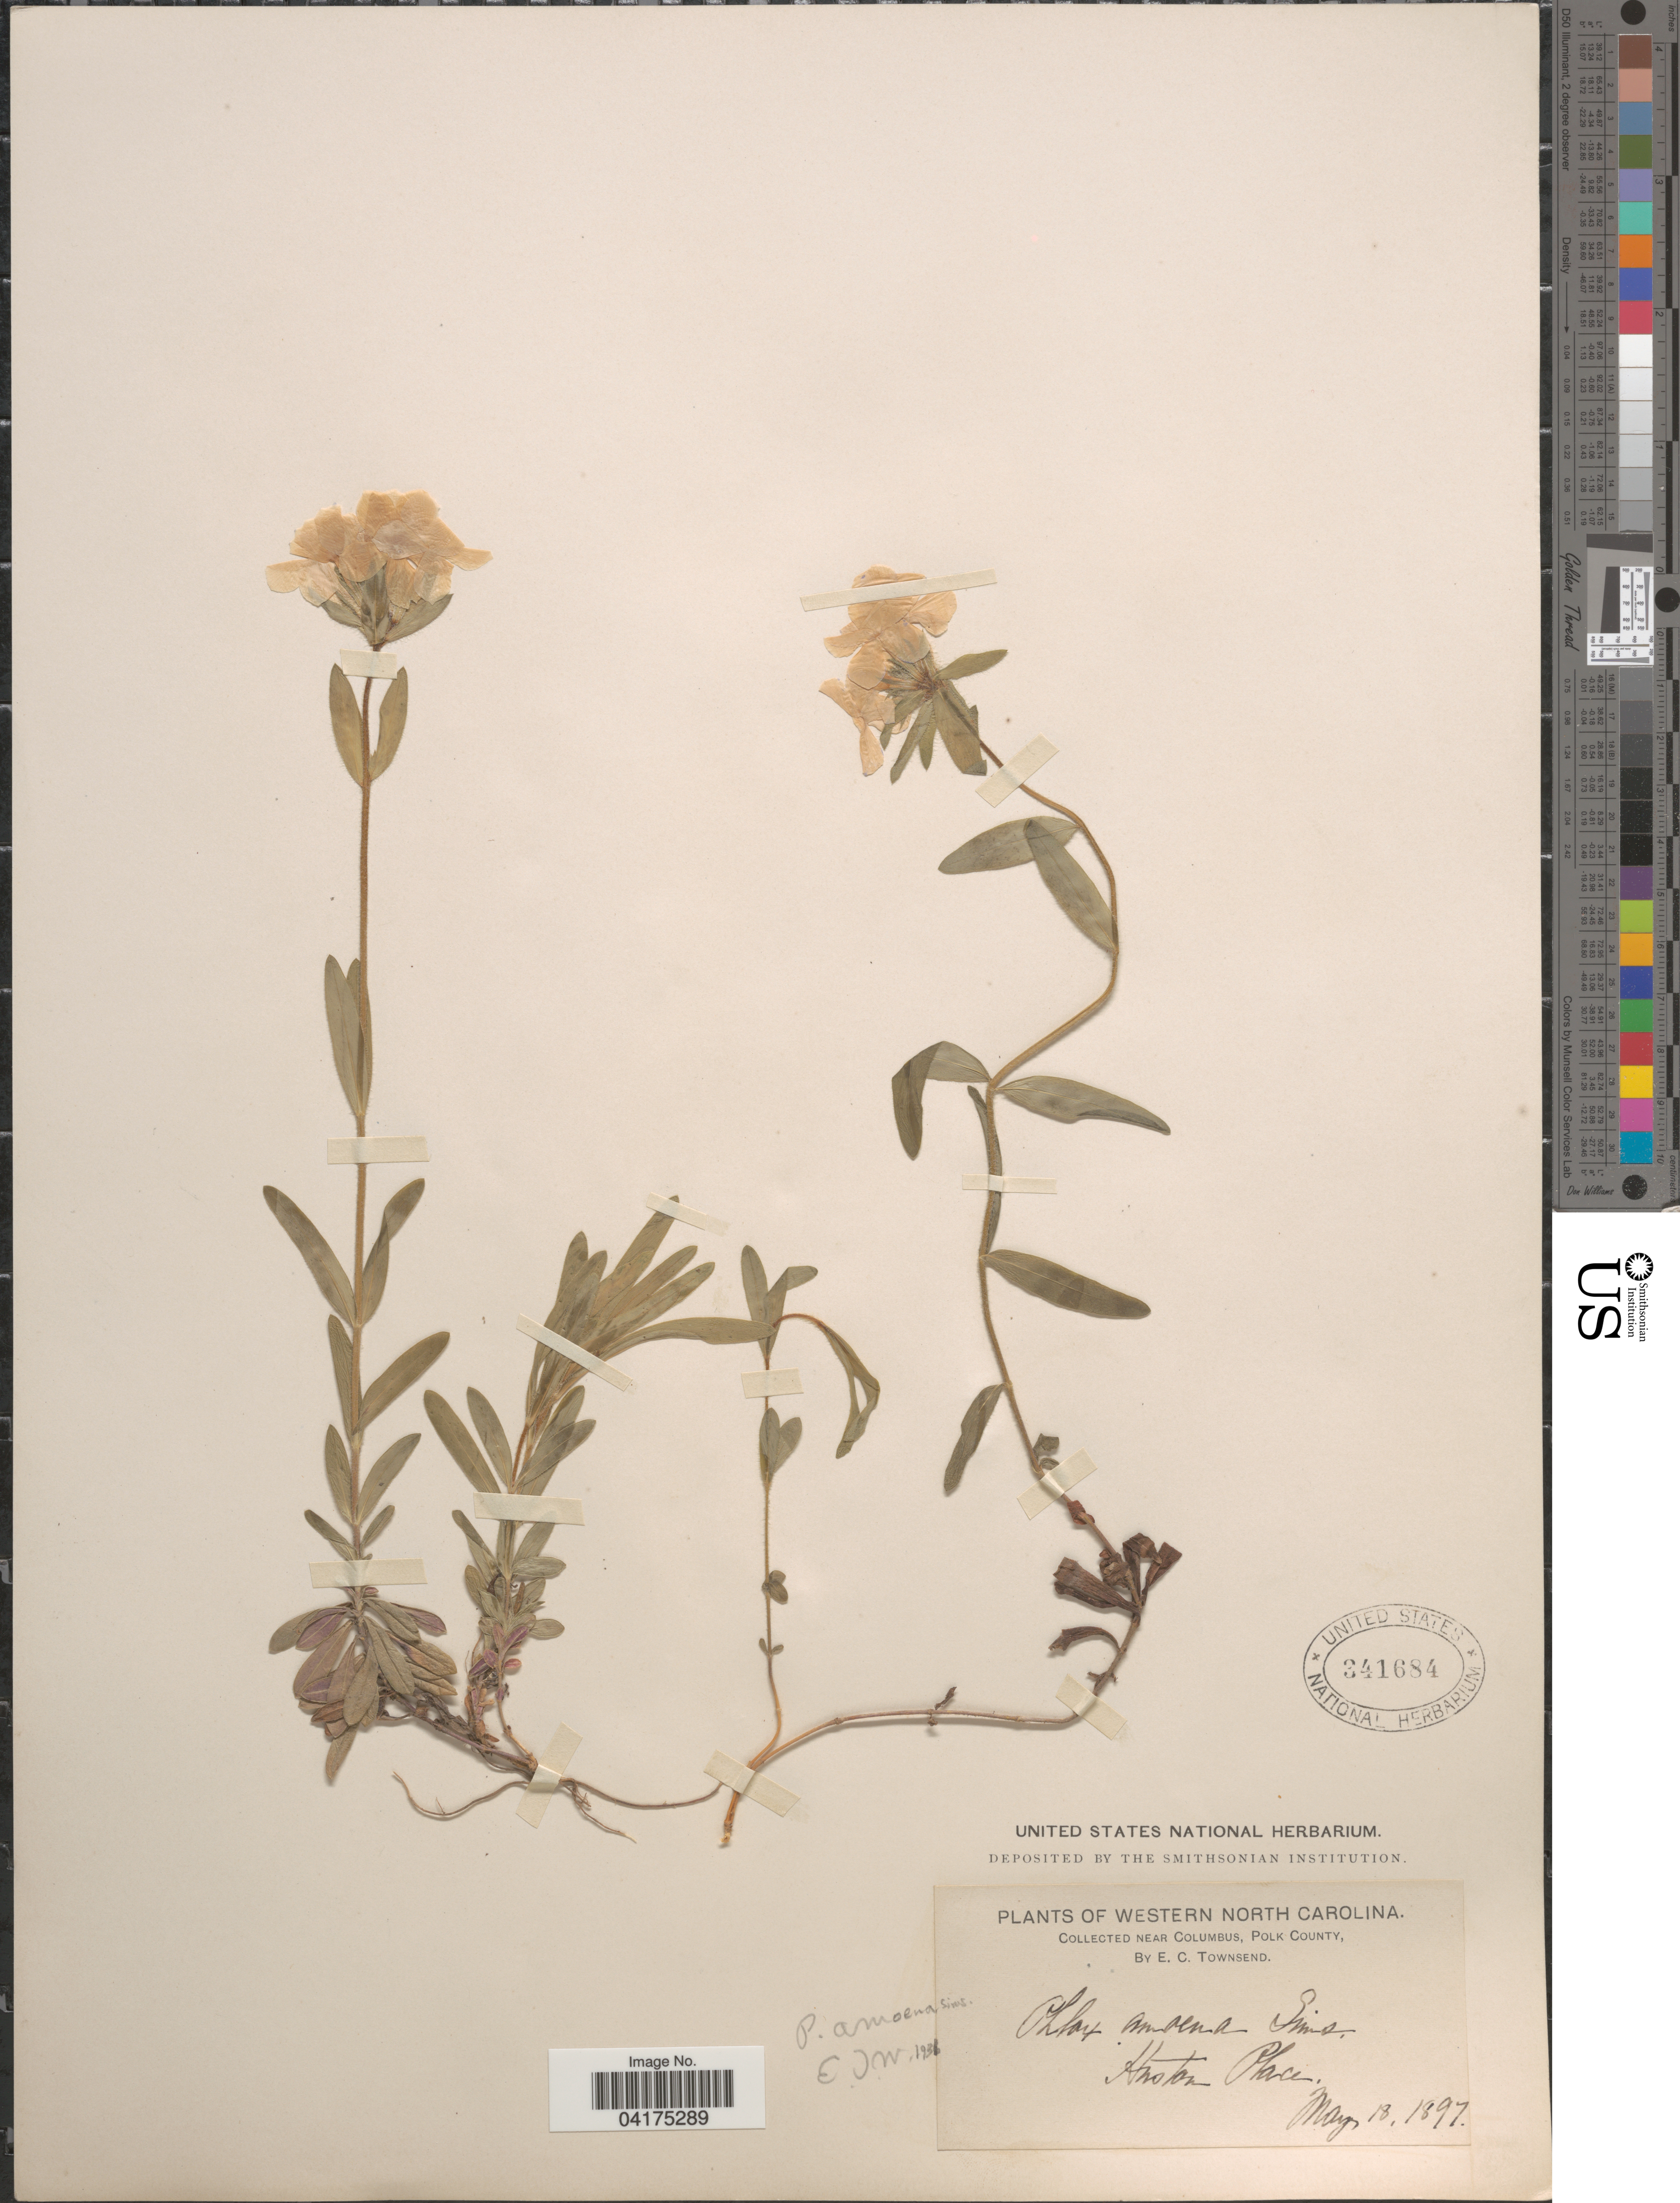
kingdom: Plantae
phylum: Tracheophyta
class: Magnoliopsida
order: Ericales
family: Polemoniaceae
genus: Phlox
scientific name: Phlox amoena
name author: Sims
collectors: E. C. Townsend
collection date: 1897-05-18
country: United States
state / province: North Carolina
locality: Western North Carolina. Near Columbus, Polk County. Huston Place.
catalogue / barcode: US 341684